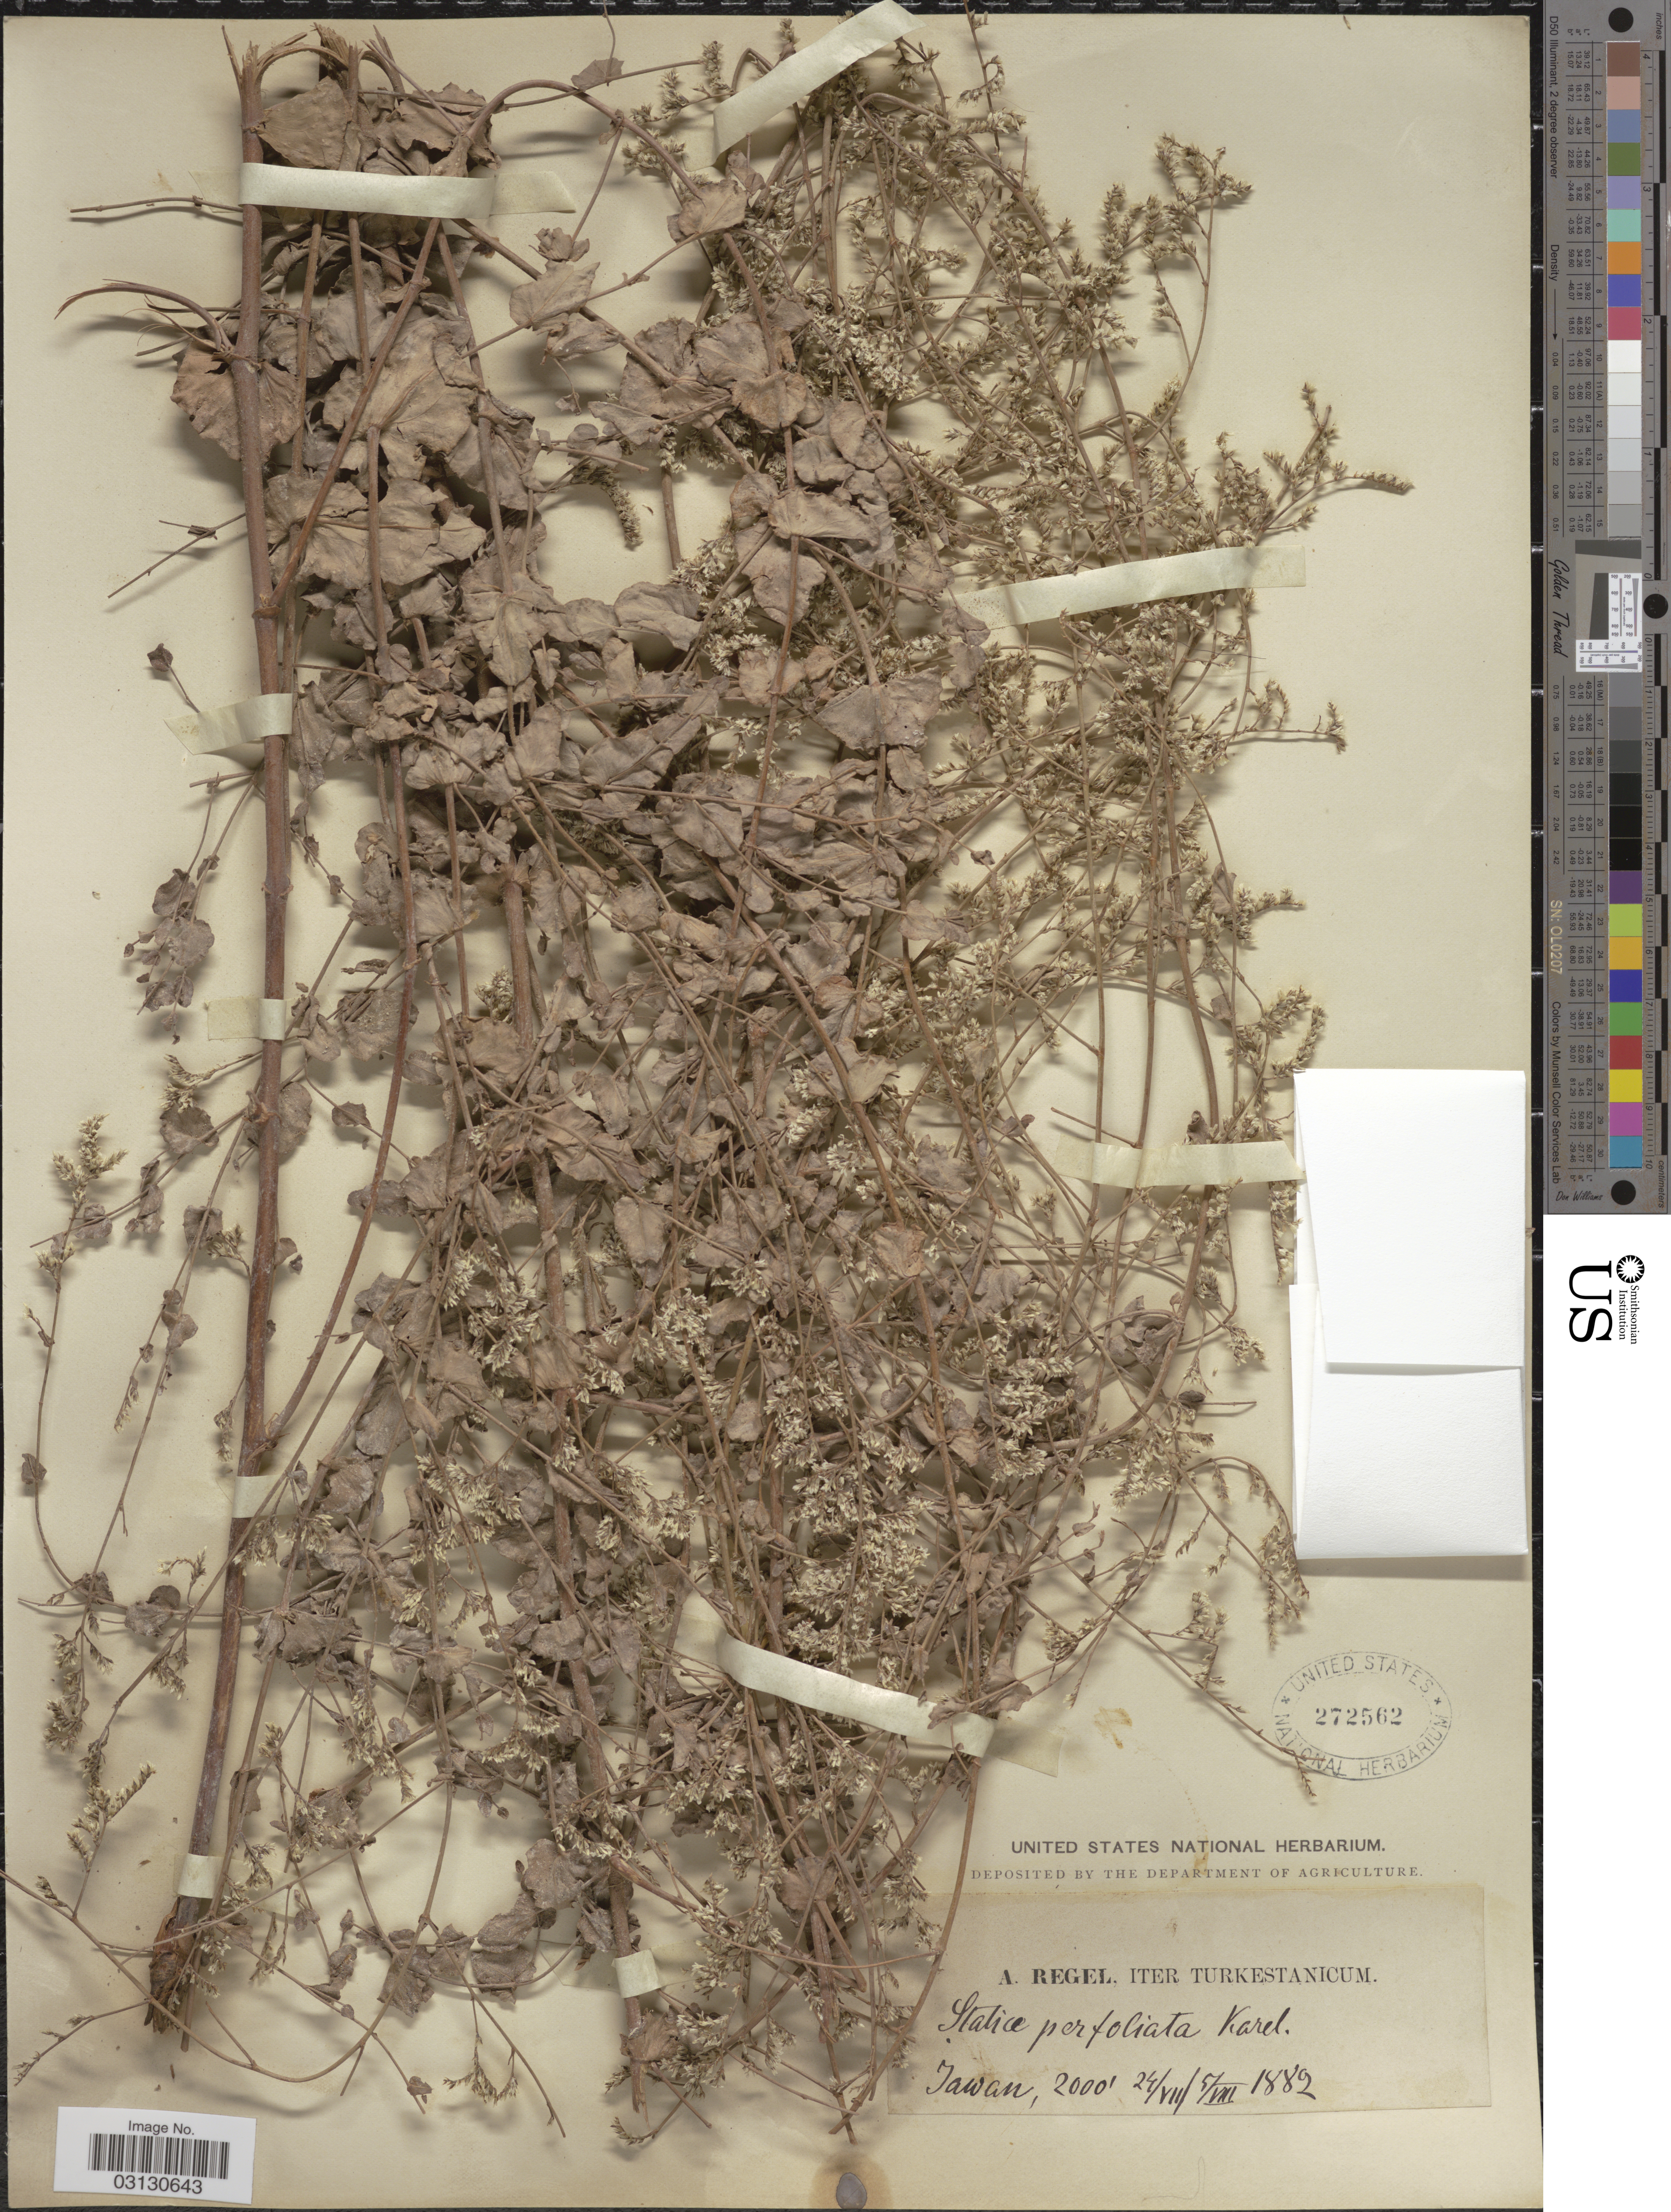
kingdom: Plantae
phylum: Tracheophyta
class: Magnoliopsida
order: Caryophyllales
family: Plumbaginaceae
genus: Limonium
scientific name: Limonium perfoliatum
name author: (Kar. ex Boiss.) Kuntze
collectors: A. Regel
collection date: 1882-07-24/1882-08-05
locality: Iter Turkestanicum, Tawan.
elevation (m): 610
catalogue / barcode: US 272562